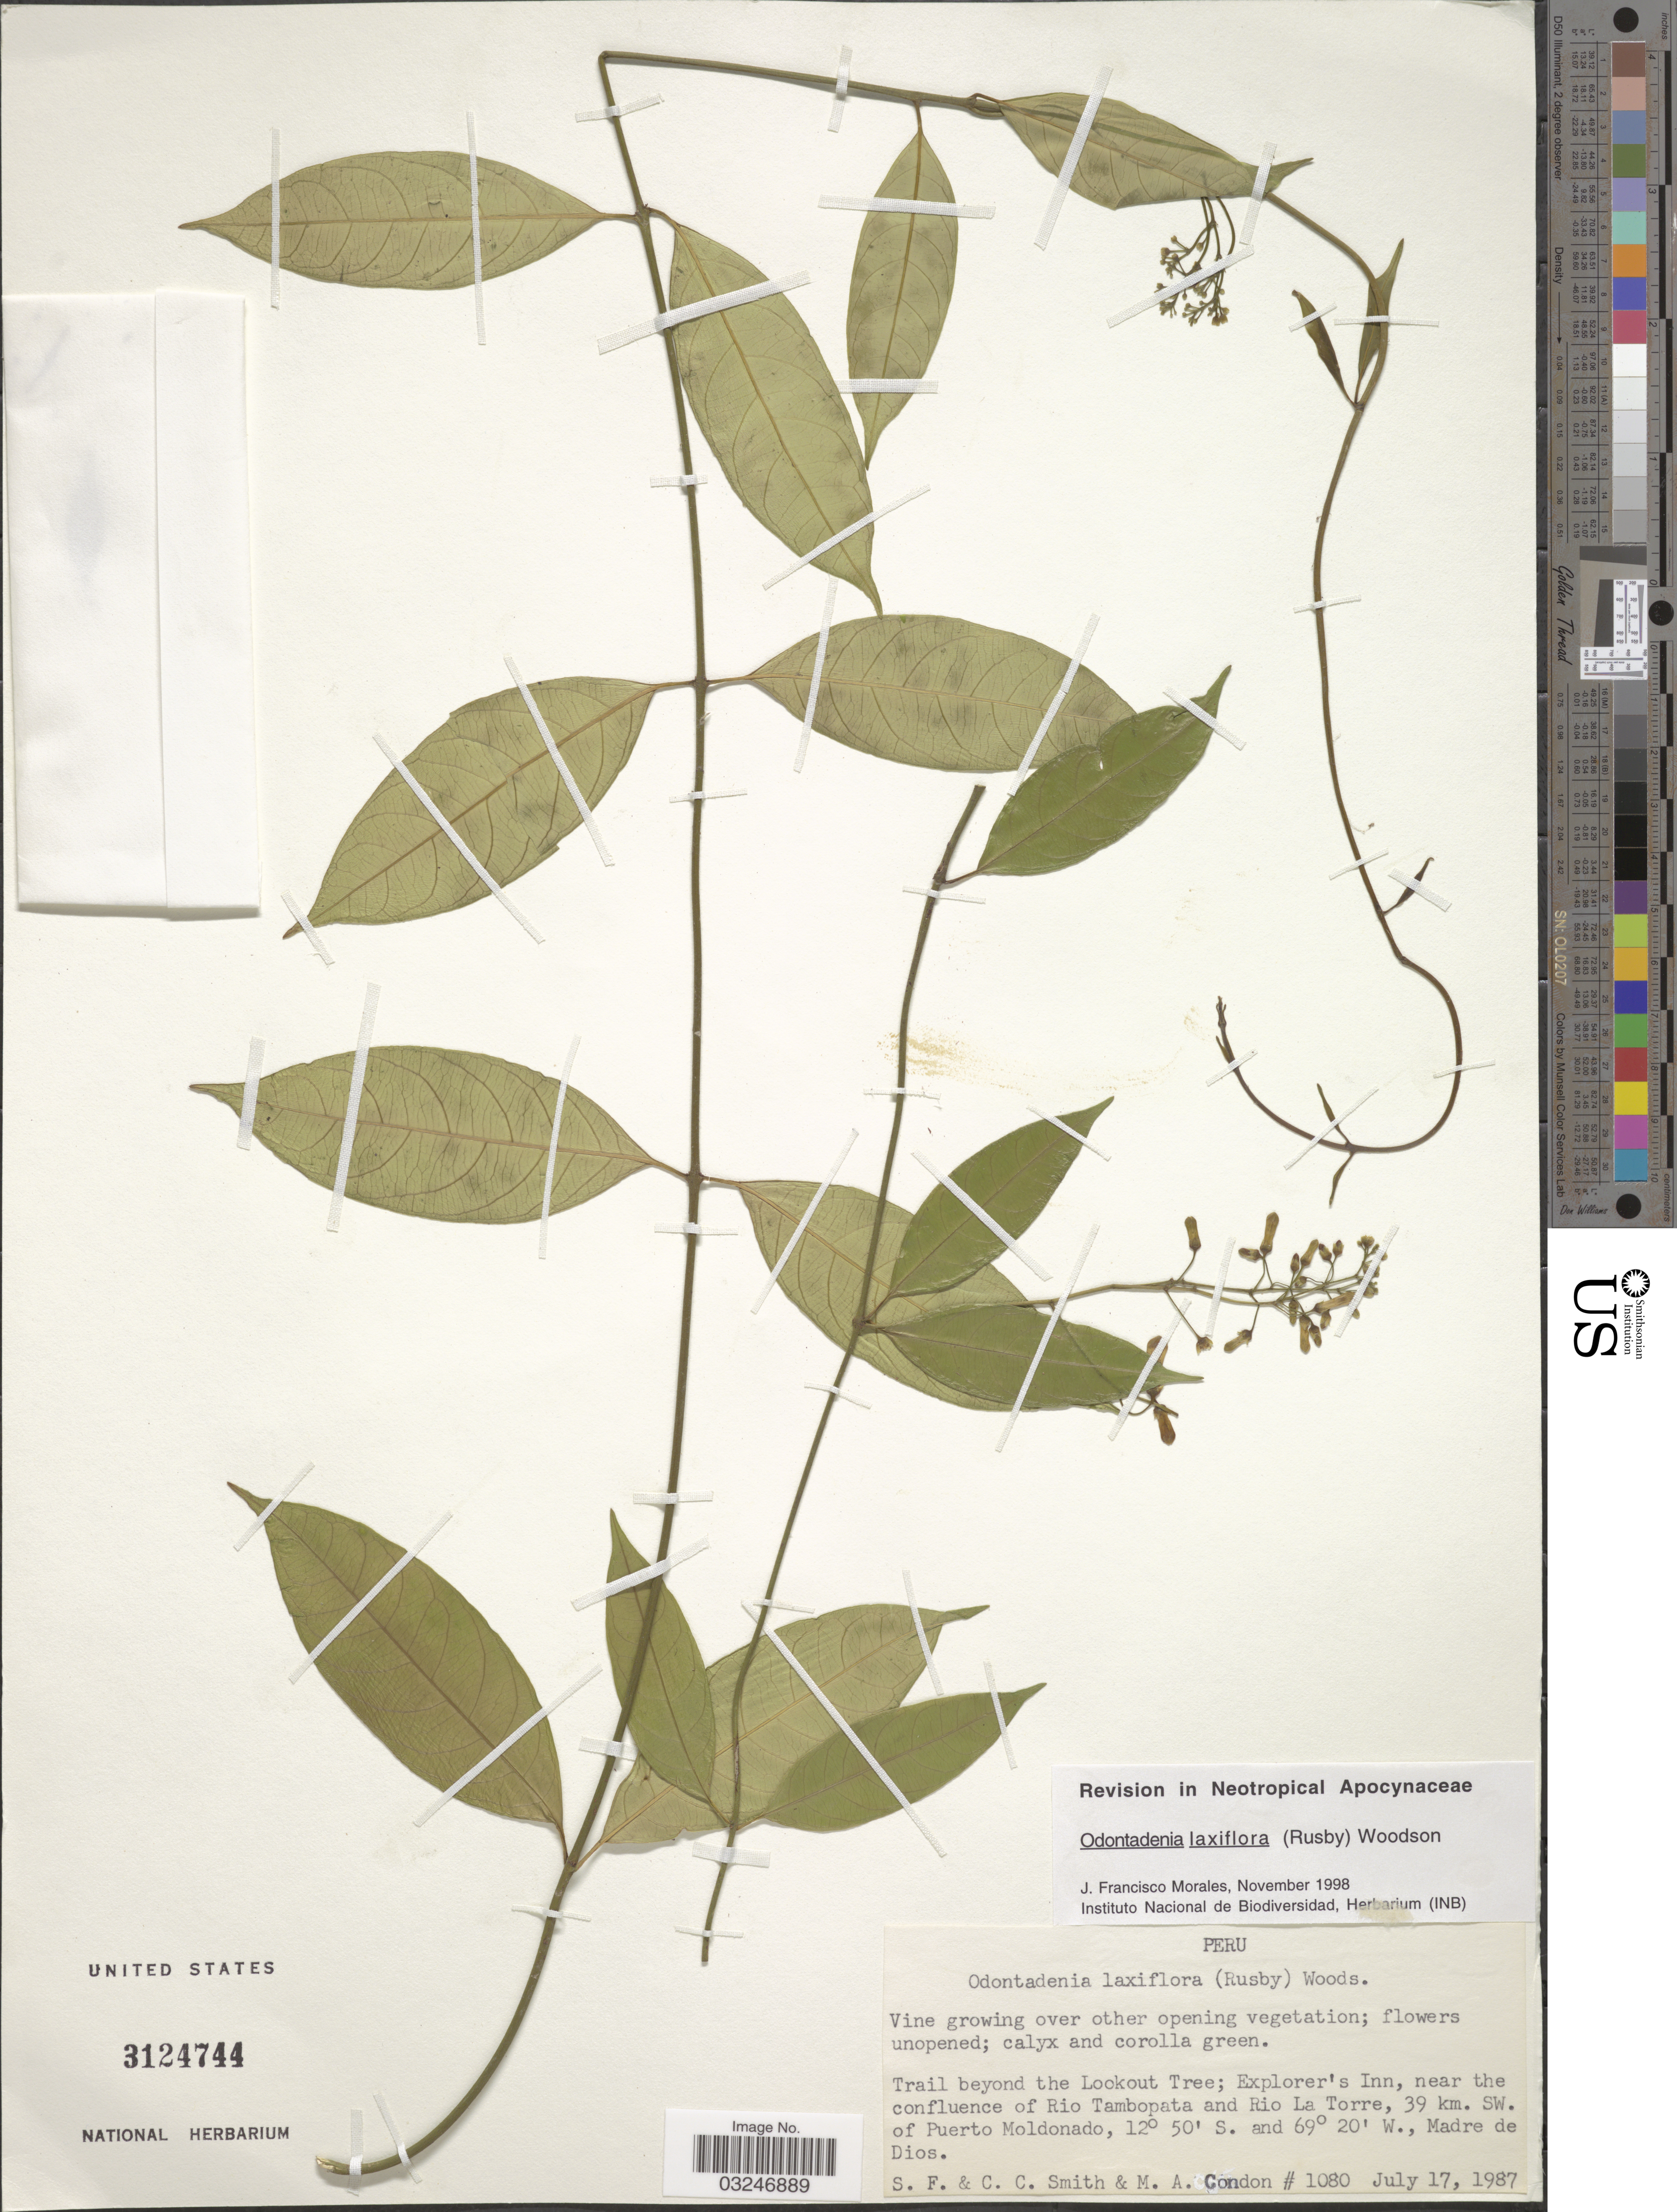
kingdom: Plantae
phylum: Tracheophyta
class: Magnoliopsida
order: Gentianales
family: Apocynaceae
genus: Odontadenia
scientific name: Odontadenia laxiflora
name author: (Rusby) Woodson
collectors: S.F. Smith, C. C. Smith & M. Condon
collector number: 1080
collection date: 1987-07-17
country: Peru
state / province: Madre de Dios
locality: Trail beyond the Lookout Tree; Explorer's Inn, near the confluence of Rio Tambopata and Rio La Torre, 39 km. SW. of Puerto Moldonado.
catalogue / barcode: US 3124744